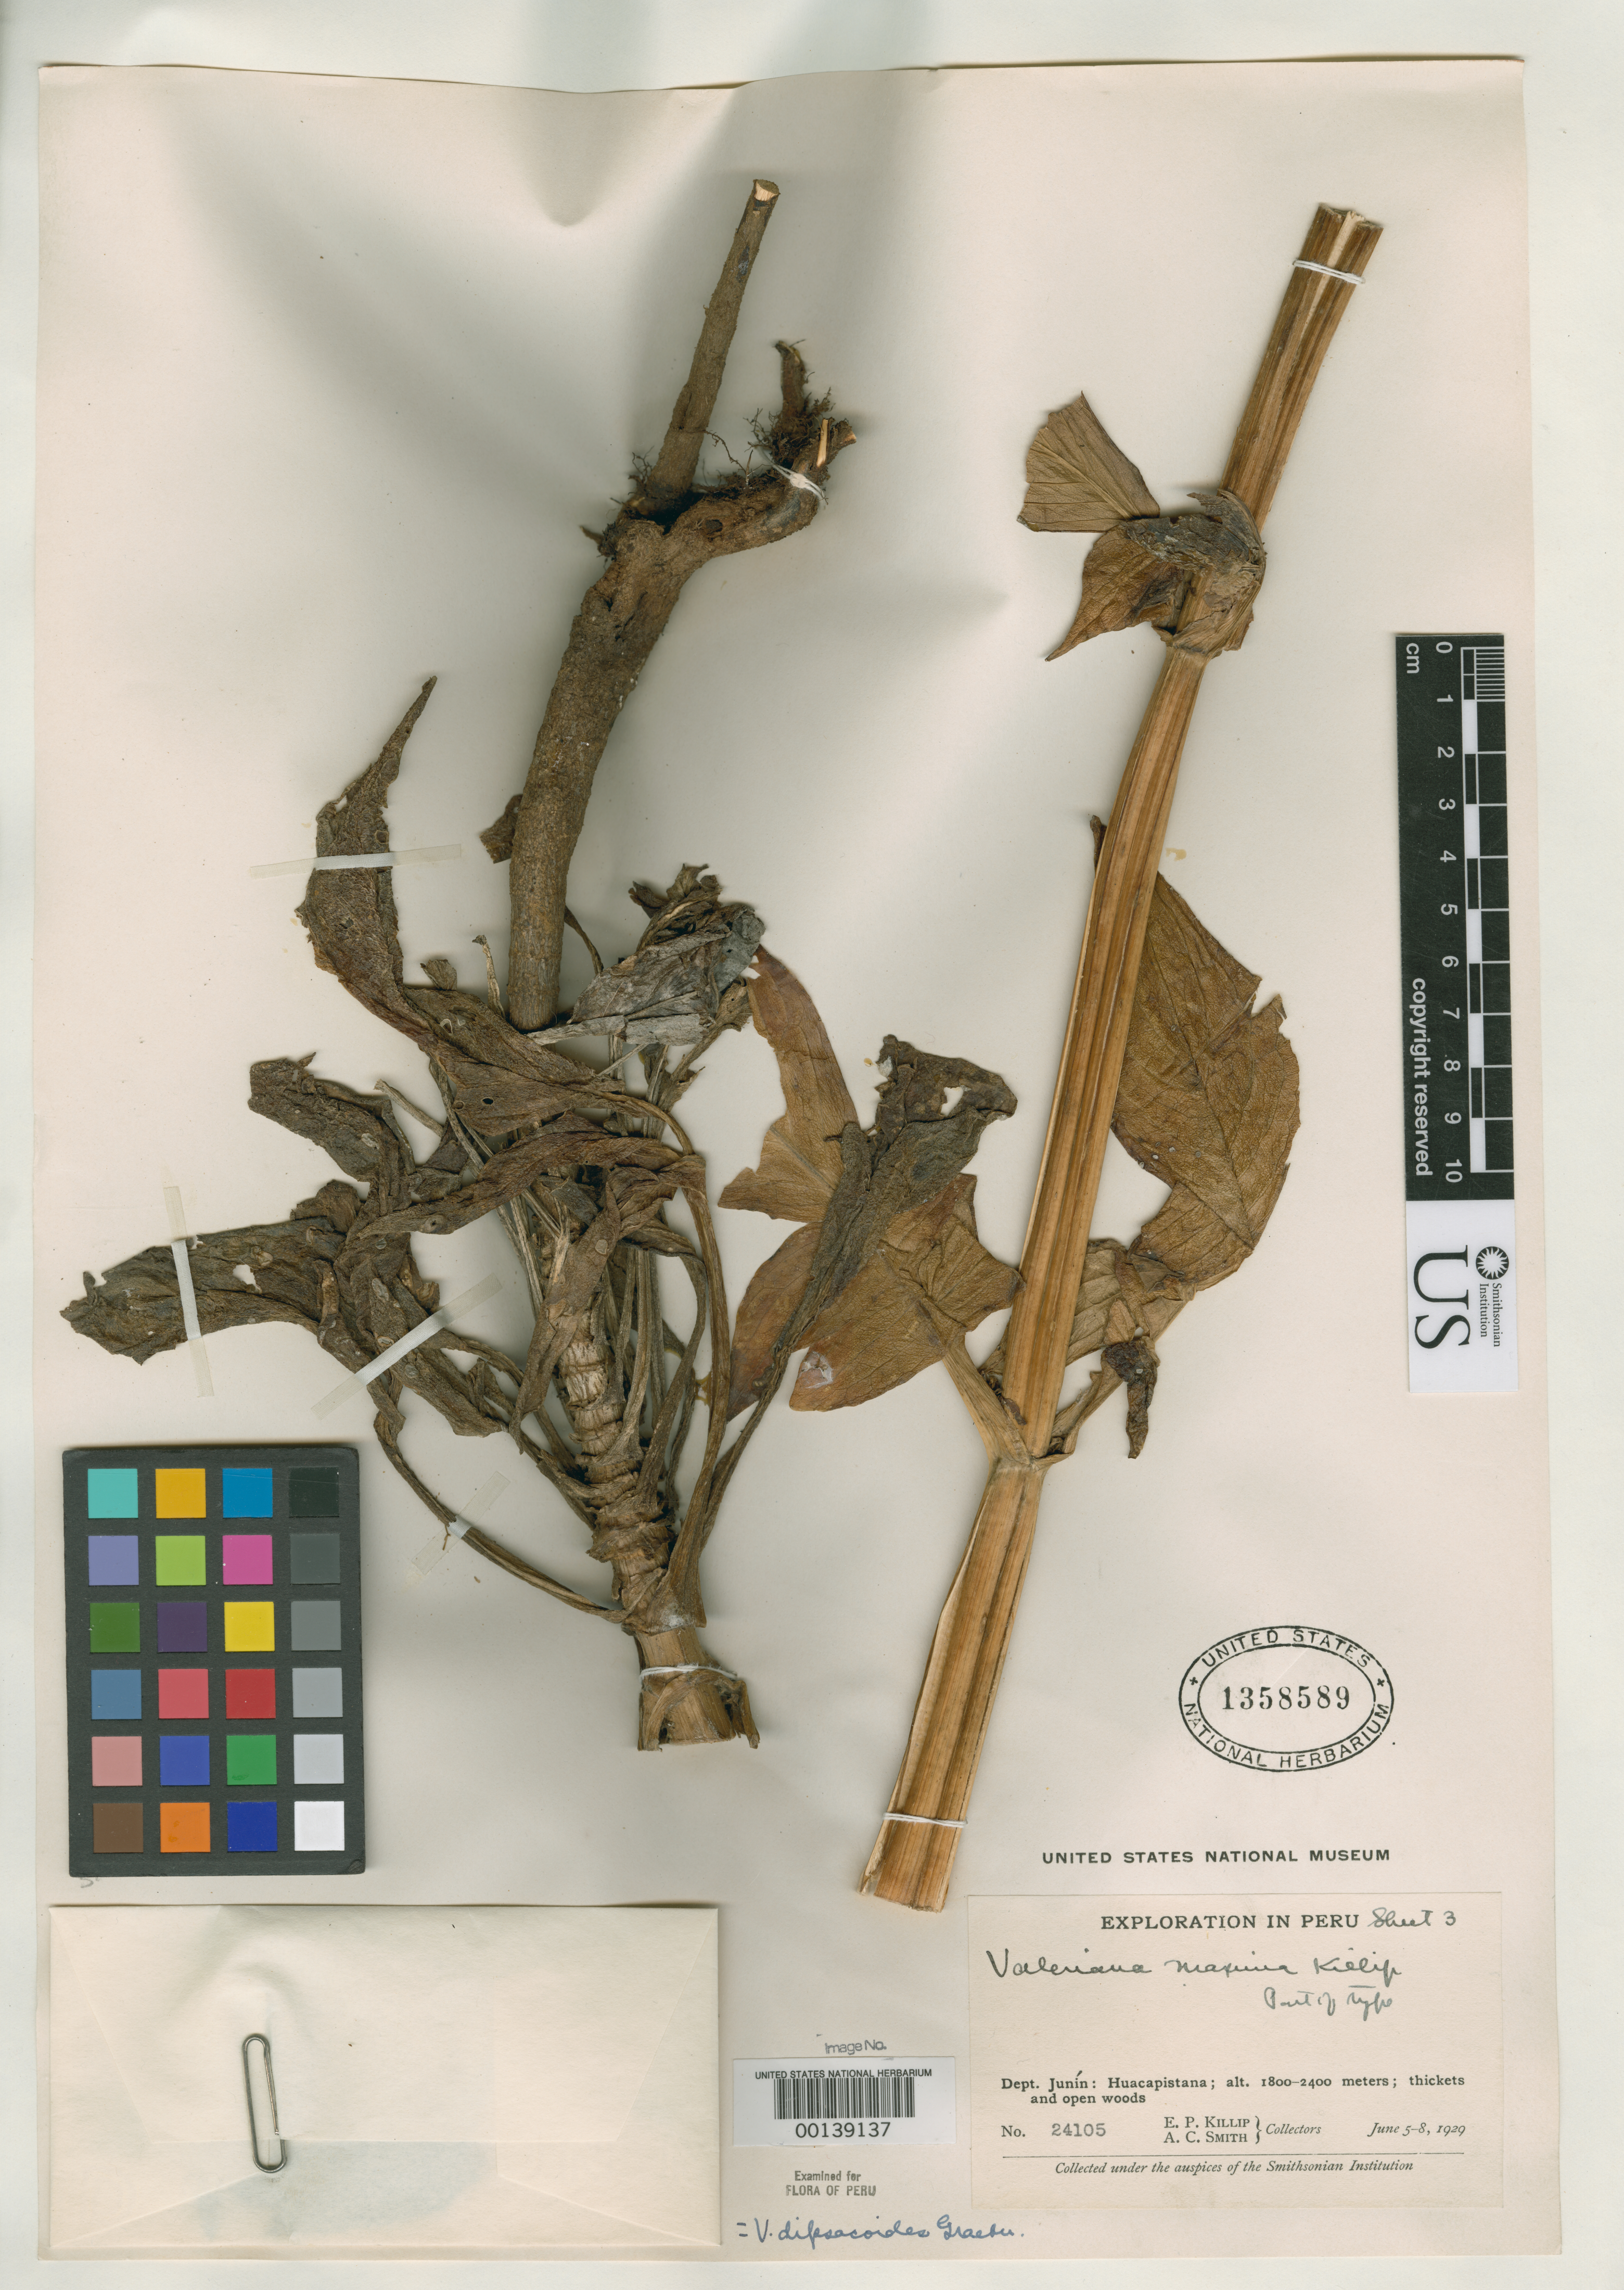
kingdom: Plantae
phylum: Tracheophyta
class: Magnoliopsida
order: Dipsacales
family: Caprifoliaceae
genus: Valeriana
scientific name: Valeriana maxima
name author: Killip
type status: Holotype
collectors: E. P. Killip & A. C. Smith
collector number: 24105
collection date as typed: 05 Jun 1929 to 08 Jun 1929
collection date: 1929-06-05/1929-06-08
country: Peru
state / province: Junín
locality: Huacapistara.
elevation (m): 1800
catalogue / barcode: US 1358589